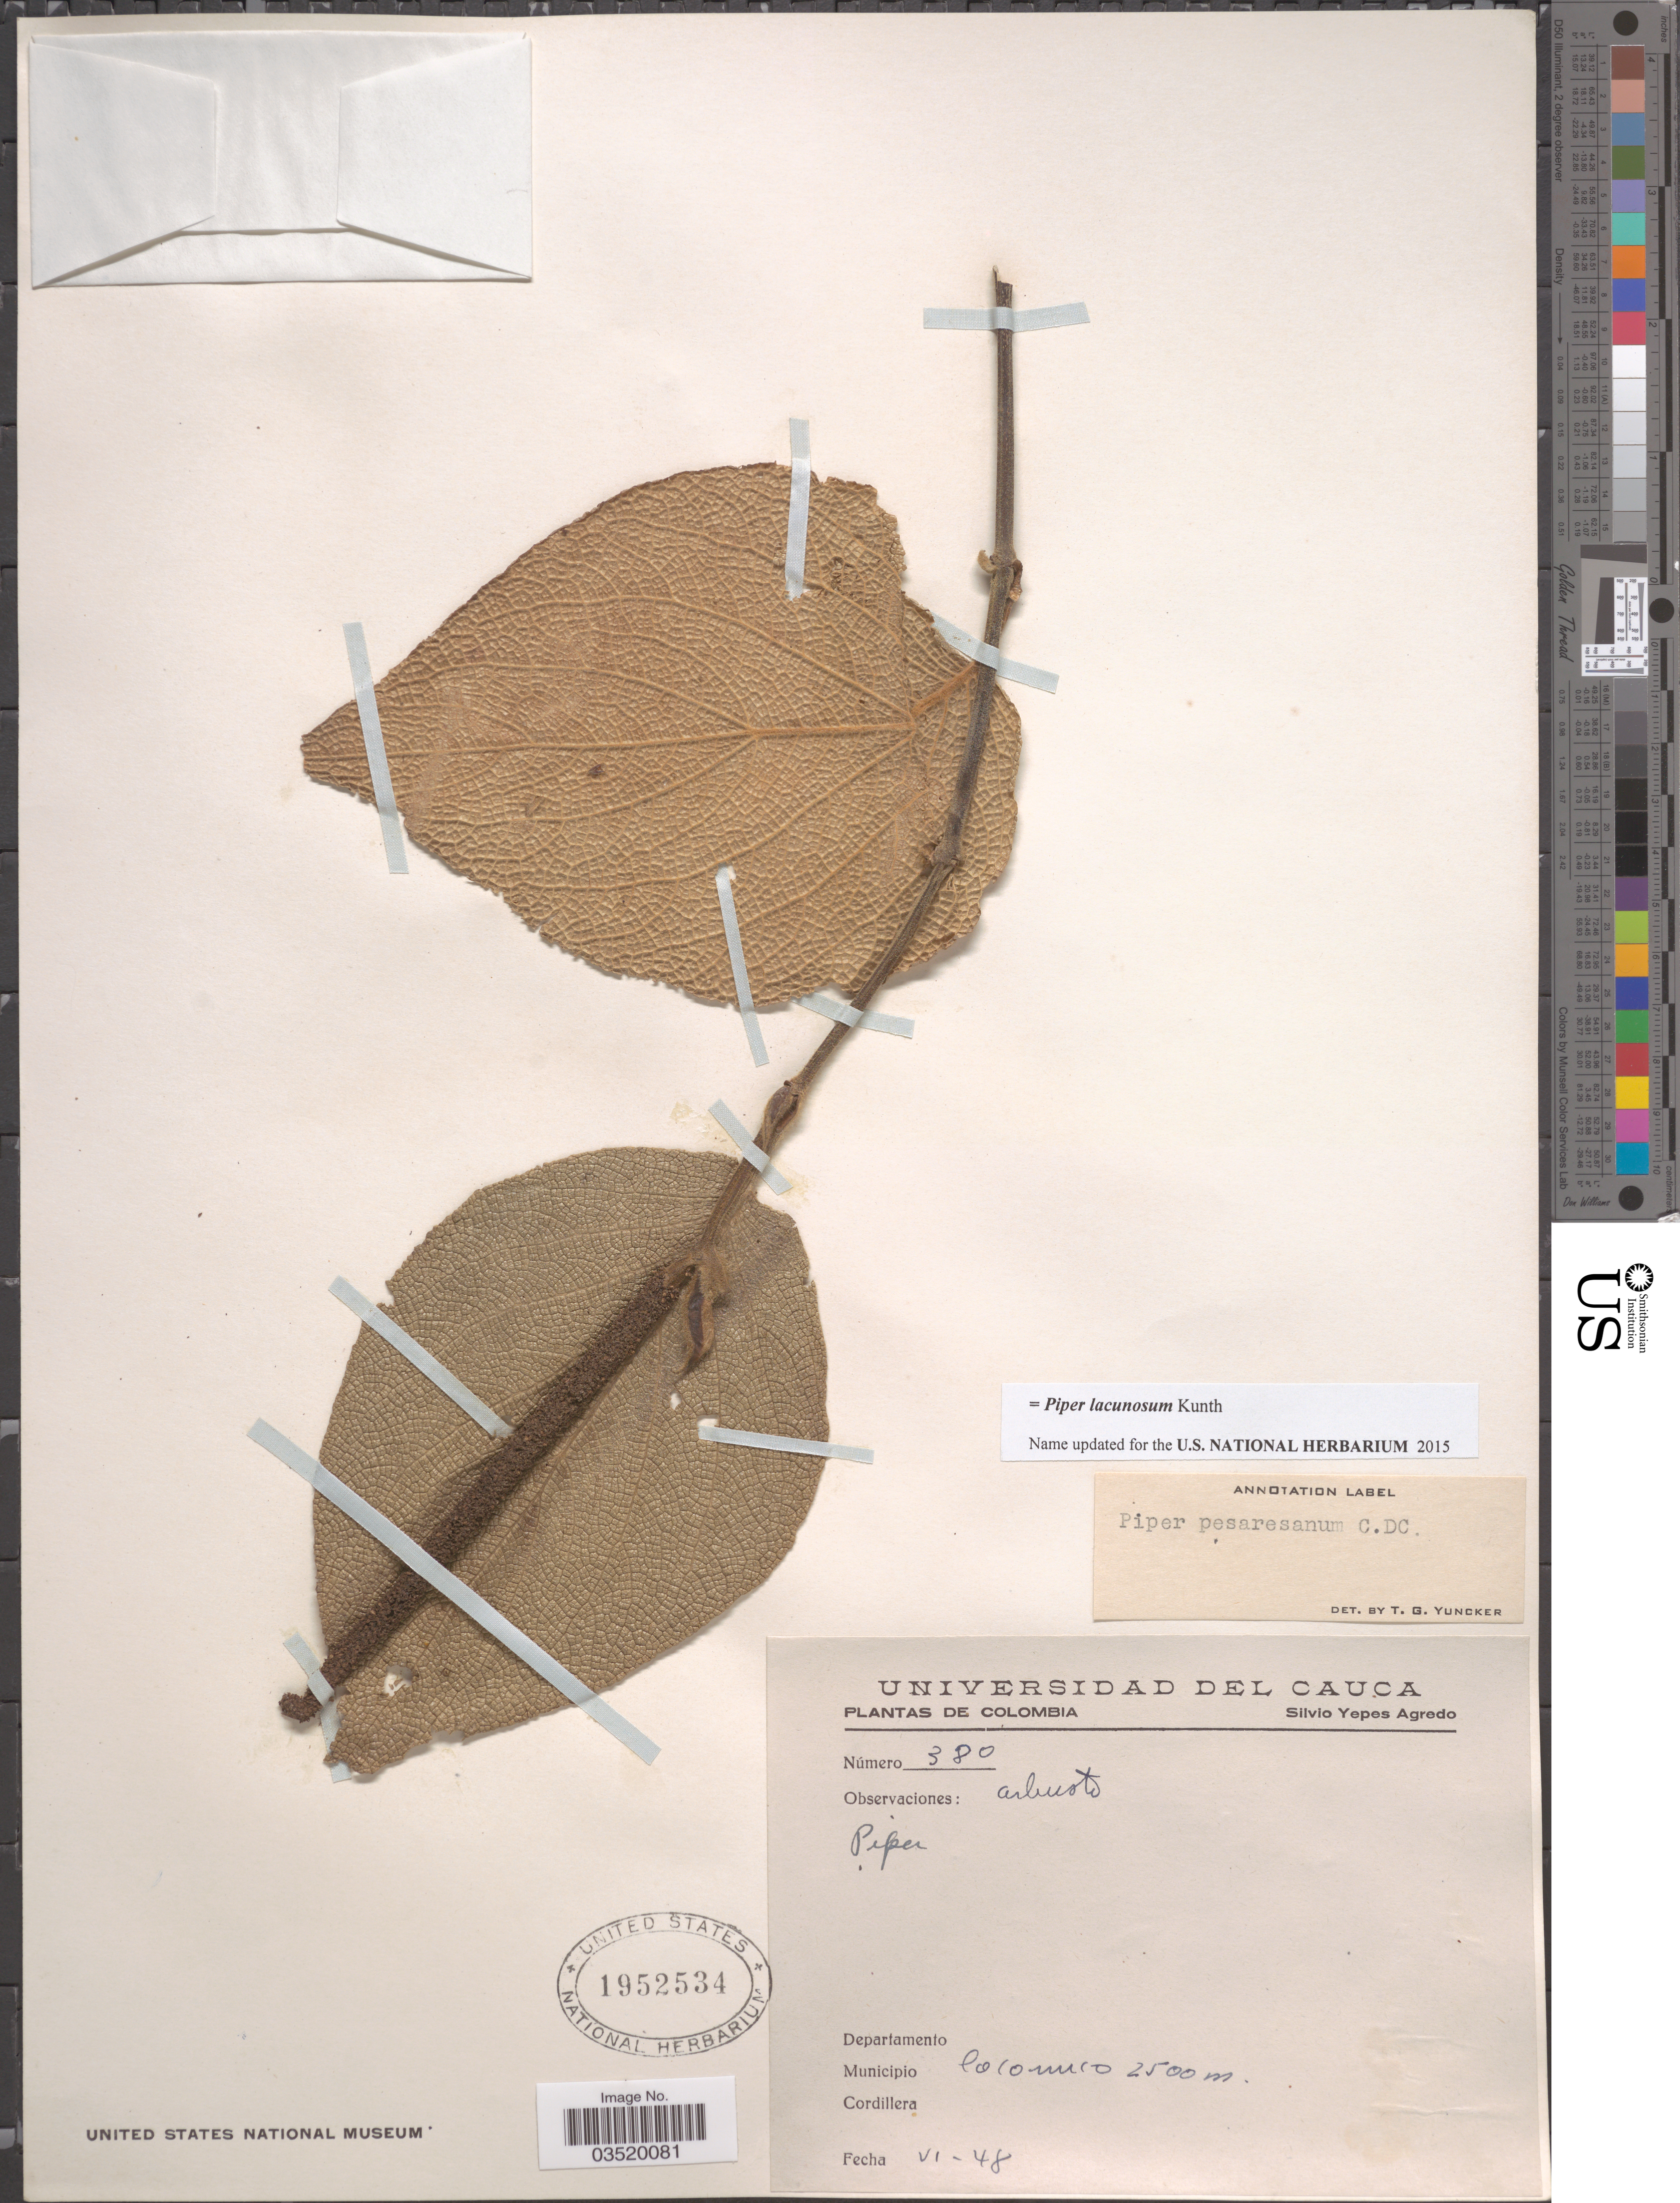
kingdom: Plantae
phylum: Tracheophyta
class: Magnoliopsida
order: Piperales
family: Piperaceae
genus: Piper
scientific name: Piper lacunosum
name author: Kunth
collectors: S. Y. Agredo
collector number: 380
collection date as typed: Transcribed d/m/y: /6/48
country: Colombia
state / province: Cauca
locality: Coconuco.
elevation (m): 2500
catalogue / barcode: US 1952534